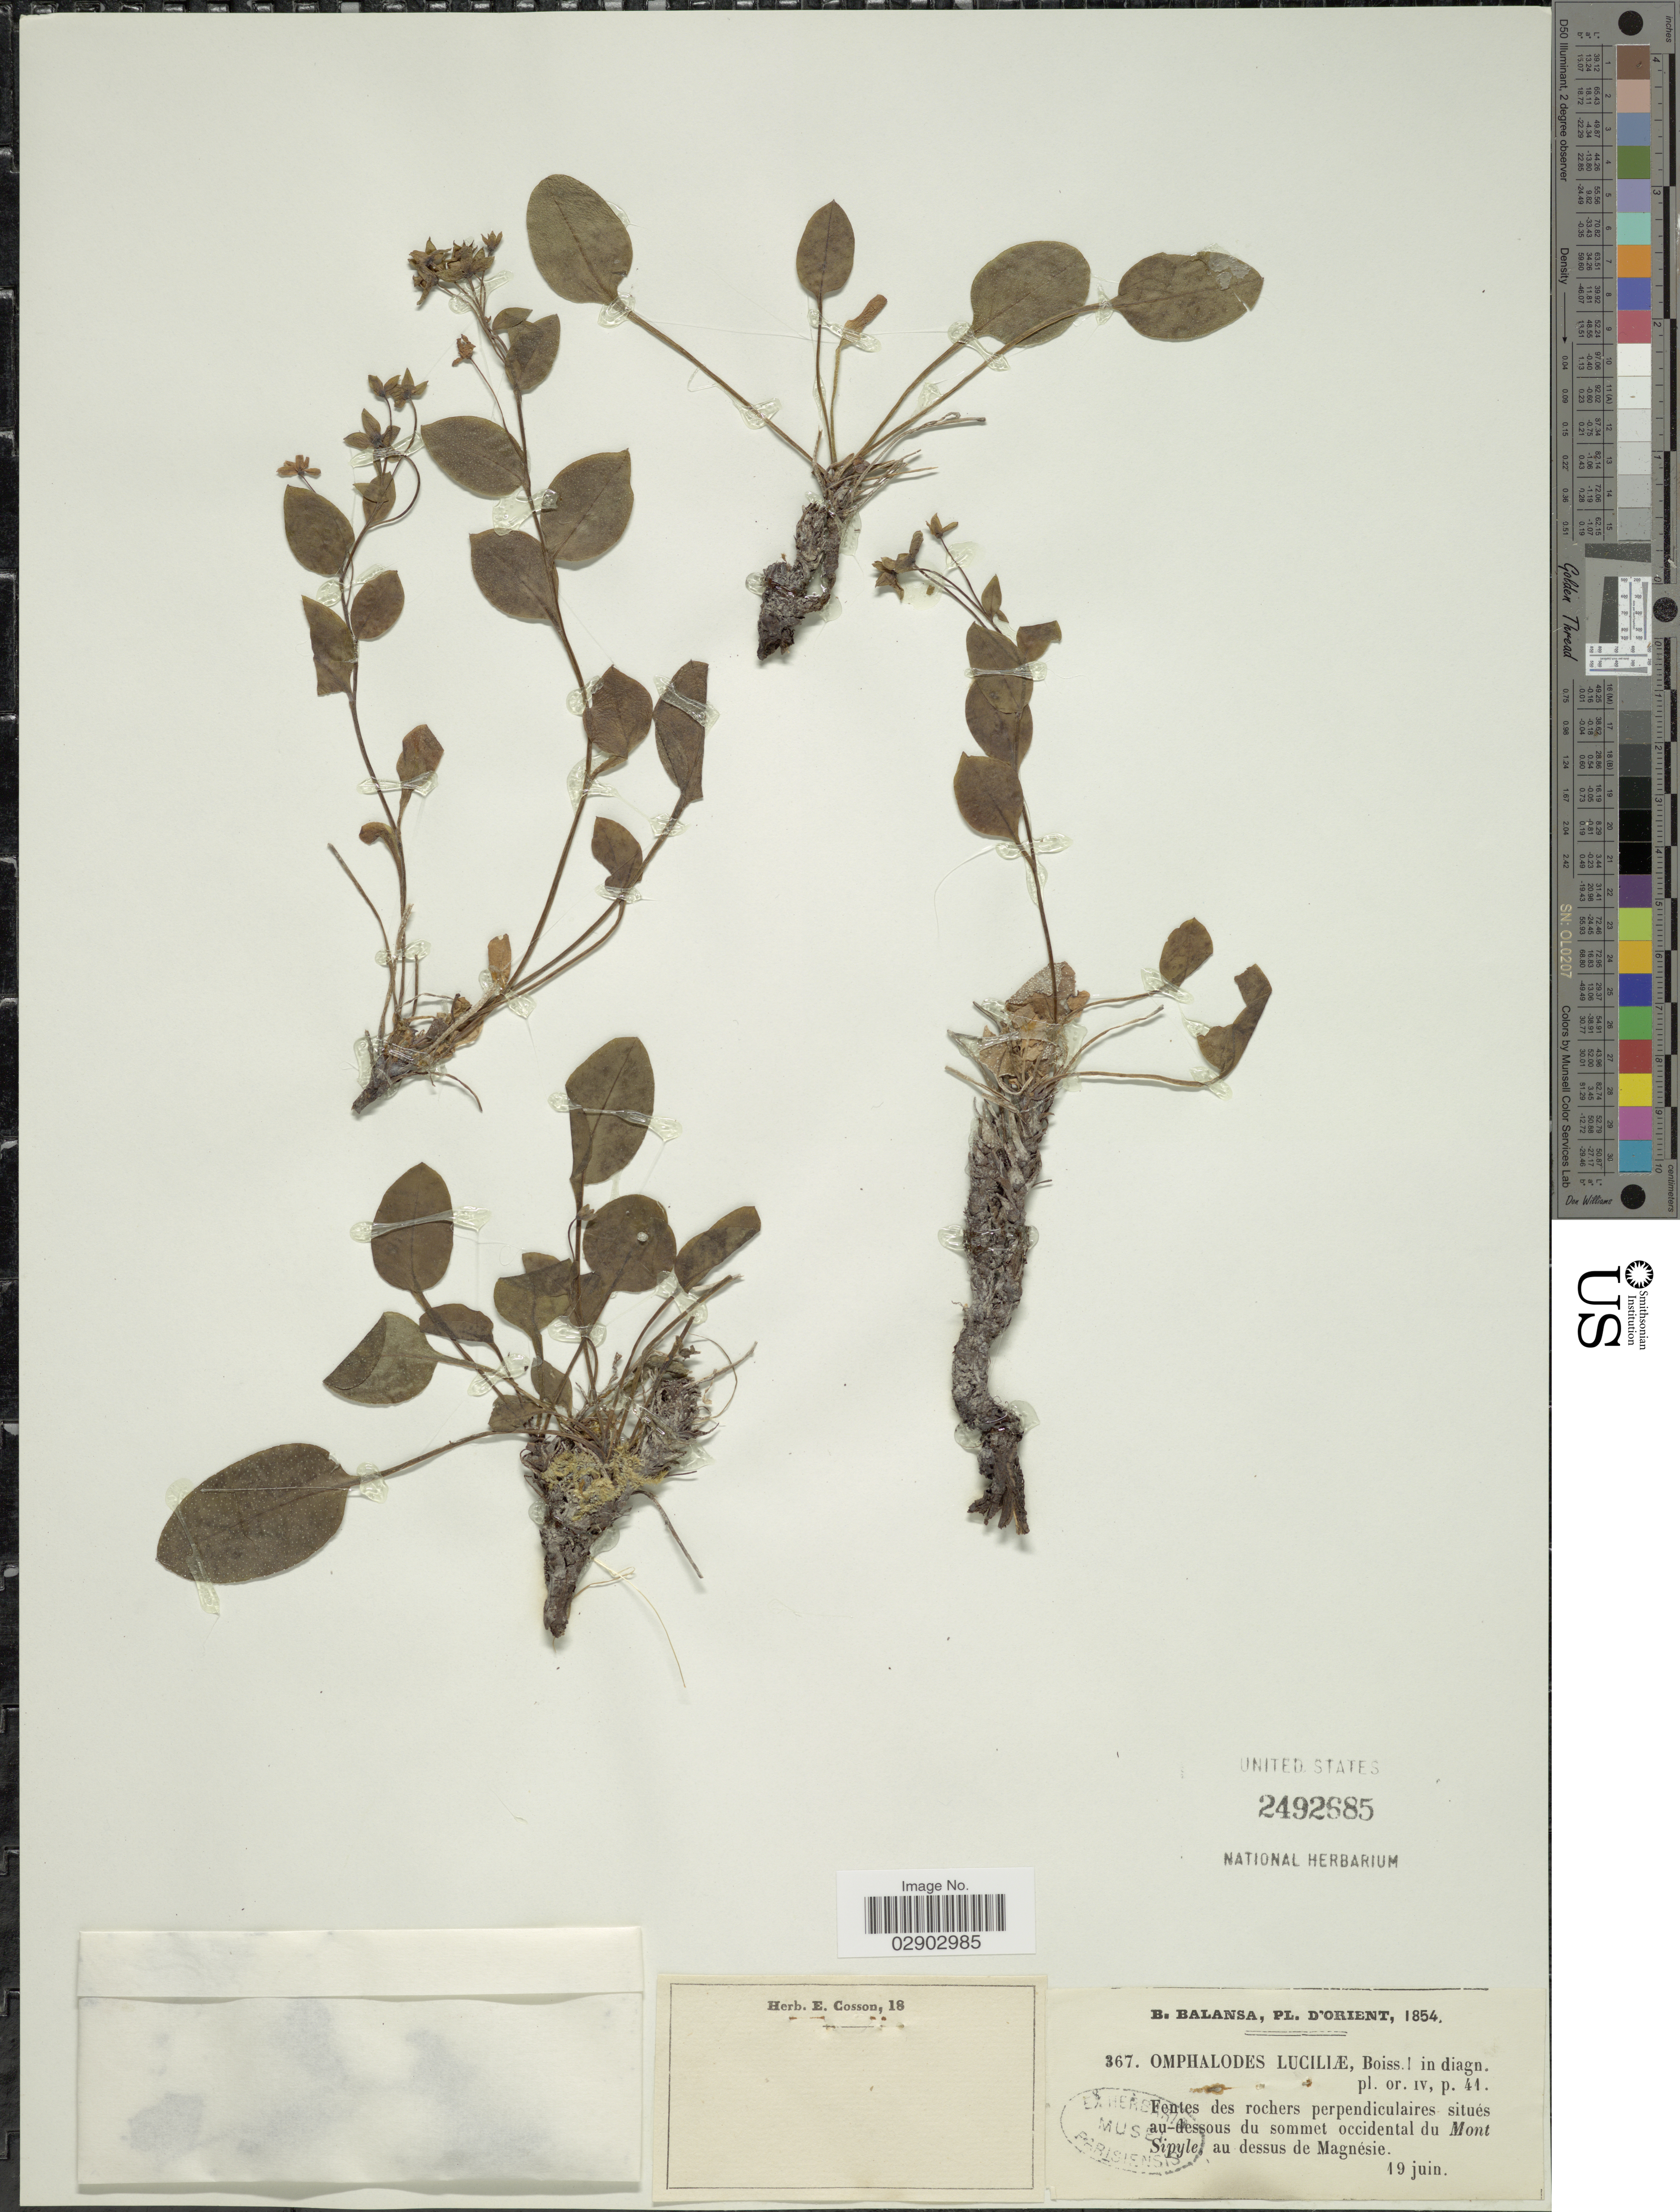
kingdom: Plantae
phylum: Tracheophyta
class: Magnoliopsida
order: Boraginales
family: Boraginaceae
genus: Omphalodes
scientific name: Omphalodes lucilliae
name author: Boiss.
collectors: B. Balansa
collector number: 367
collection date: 1854-06-19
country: Turkey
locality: Orient. Fentes des rochers perpendiculaires situés au-dessous du sommet occidental du Mont Sipyle, au dessus de Magnésie.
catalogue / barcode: US 2492685